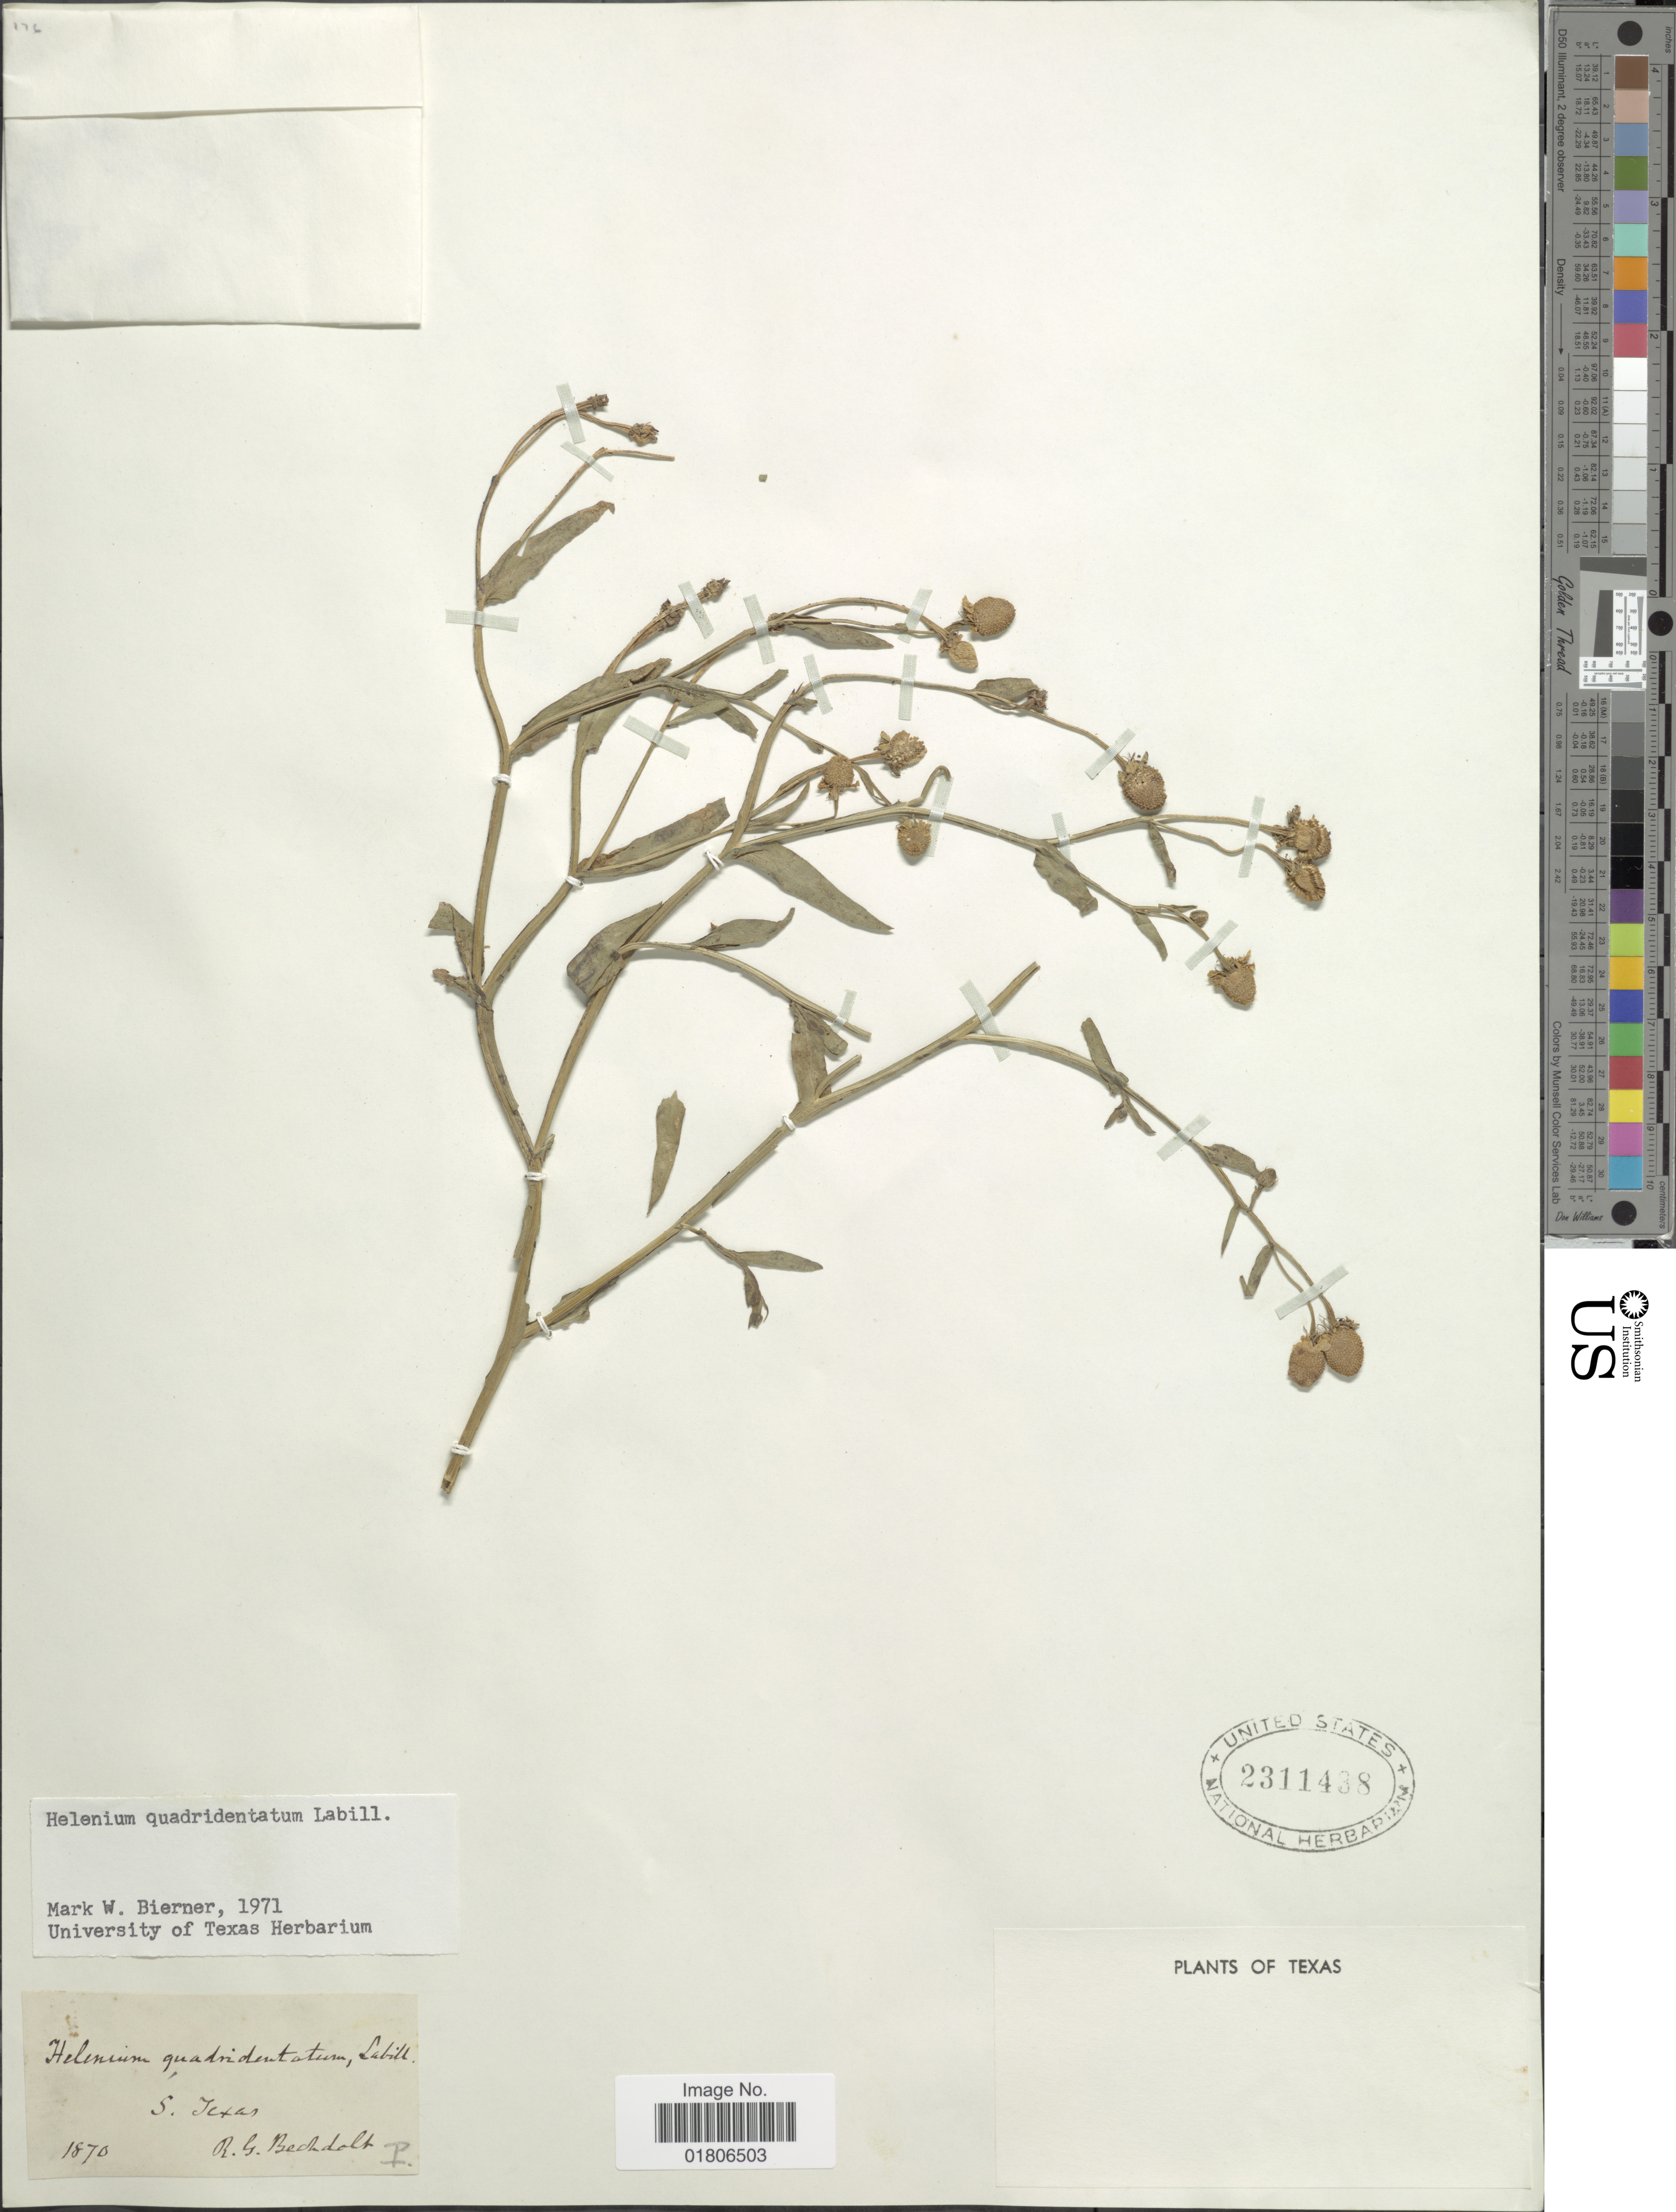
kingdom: Plantae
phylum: Tracheophyta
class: Magnoliopsida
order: Asterales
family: Asteraceae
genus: Helenium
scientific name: Helenium quadridentatum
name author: Labill.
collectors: R. Bechdolt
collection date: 1870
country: United States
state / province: Texas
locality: S. Texas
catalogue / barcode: US 2311438